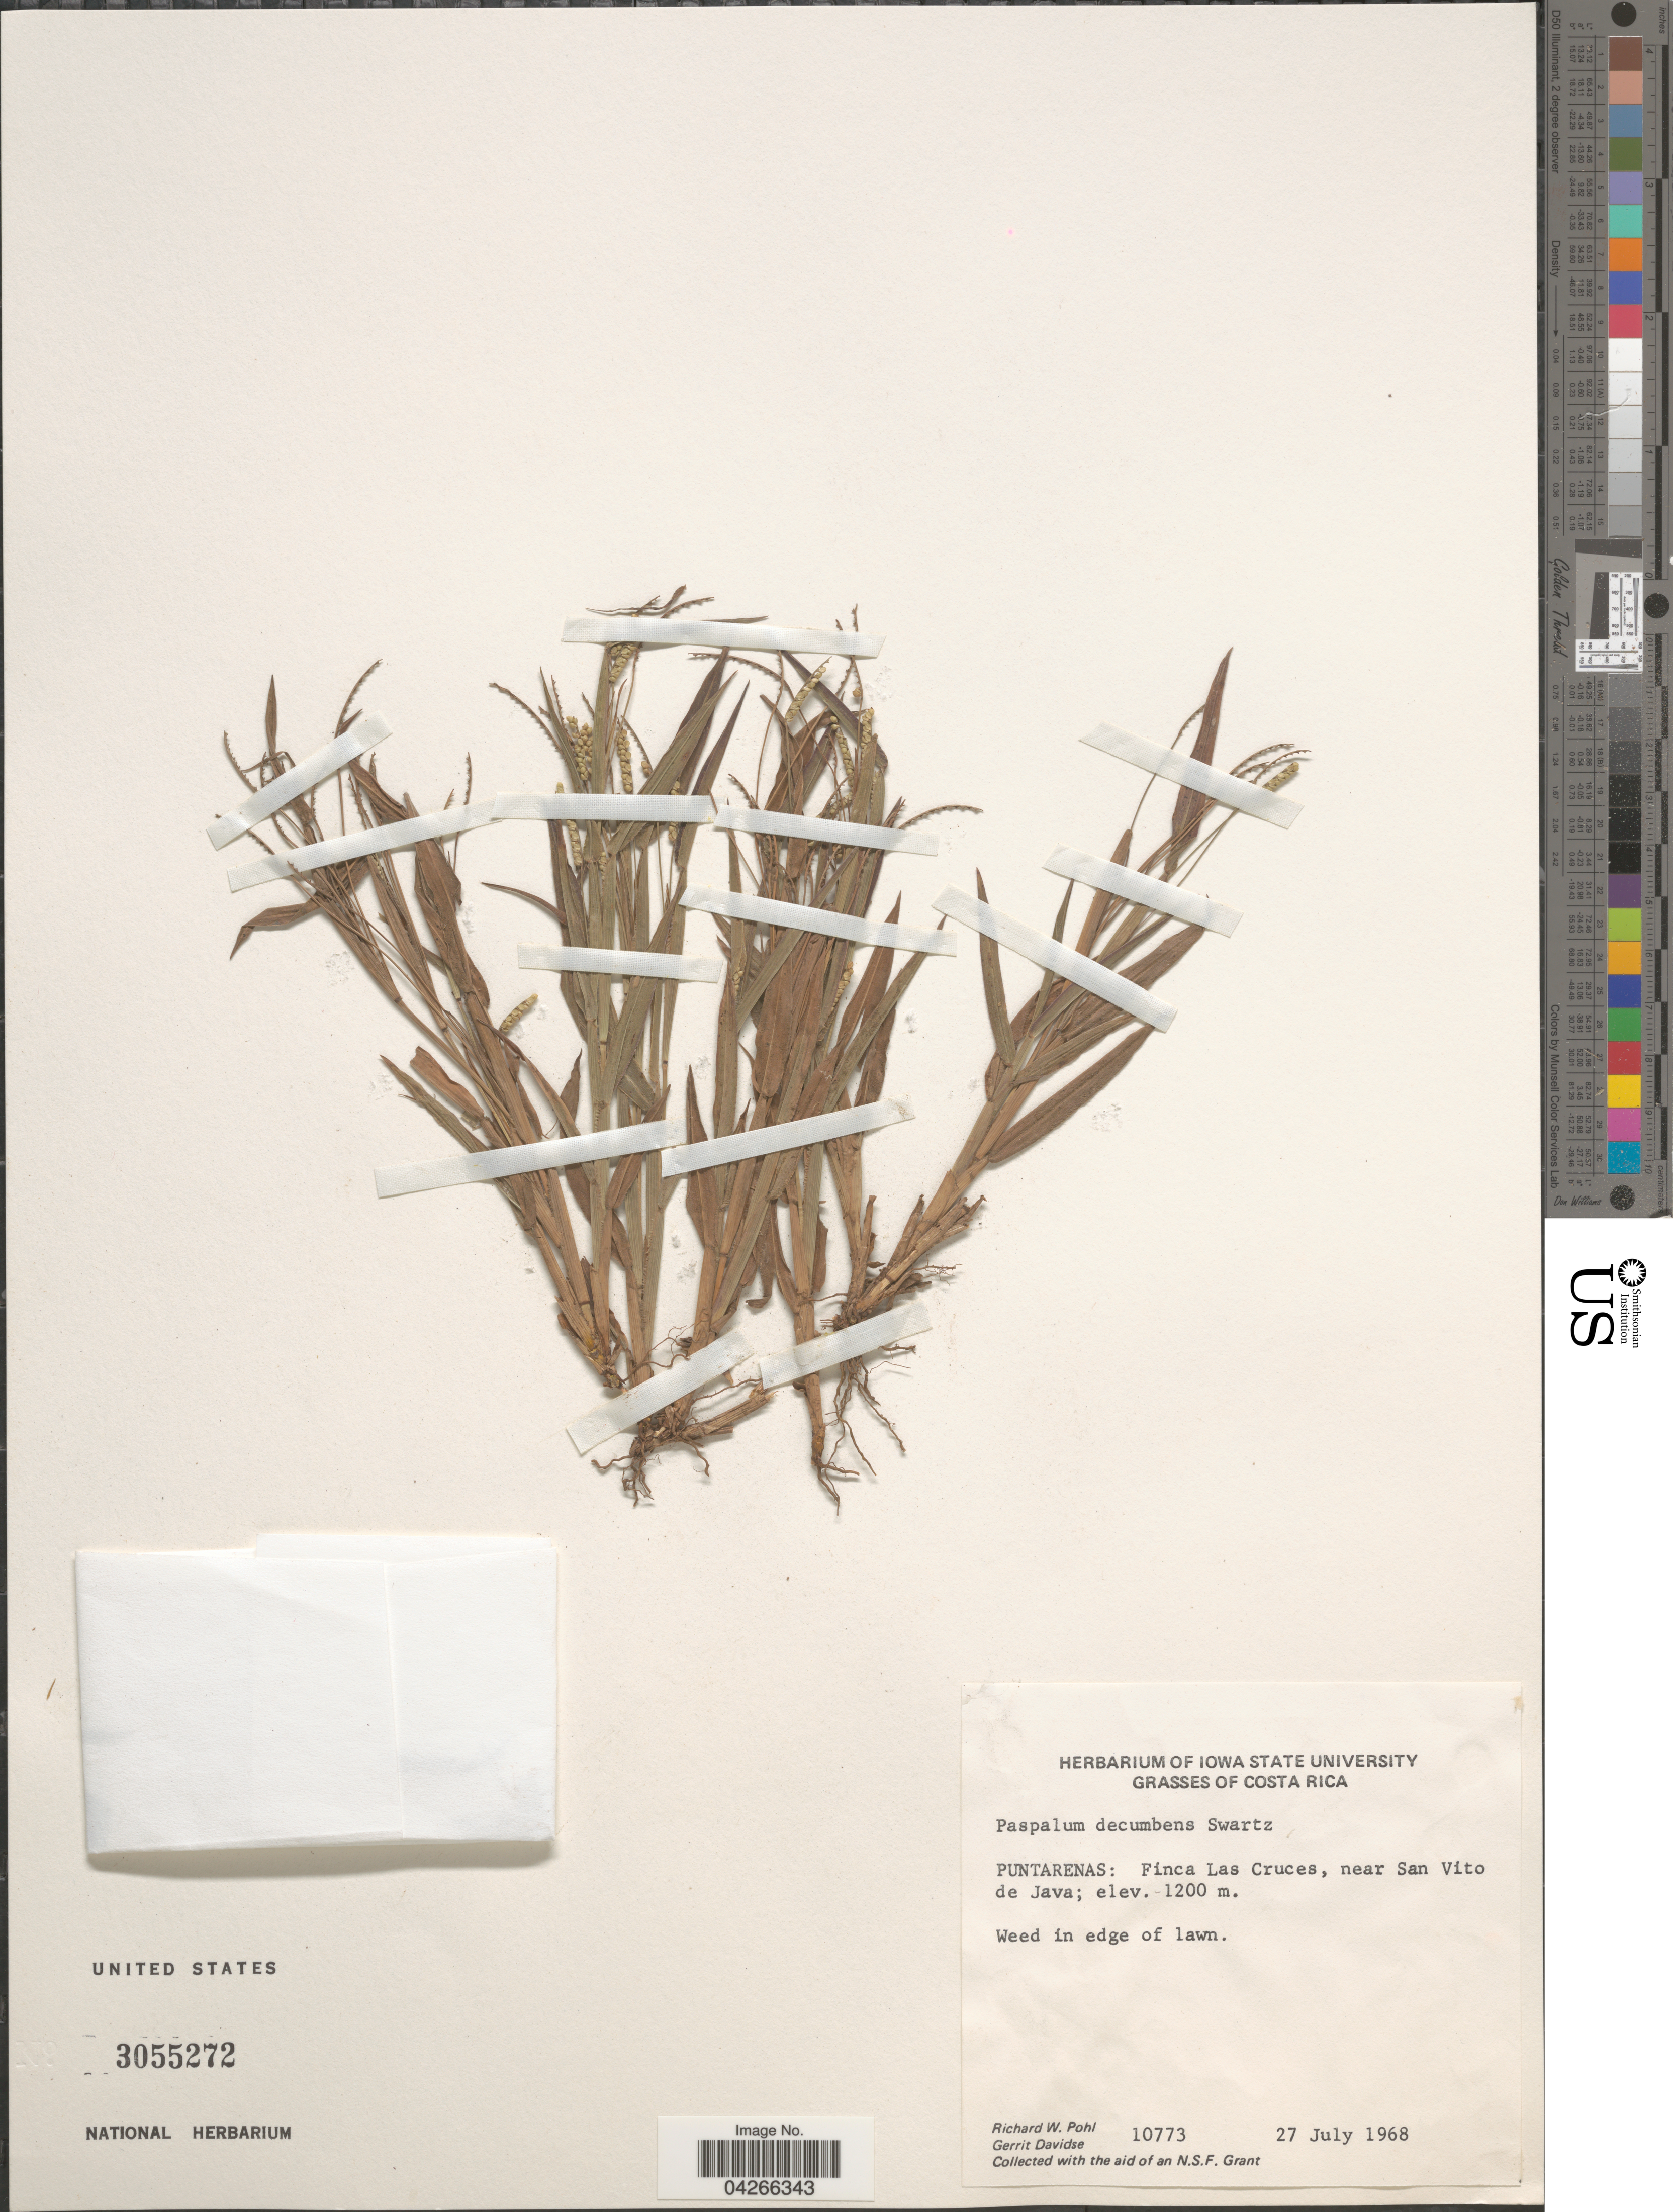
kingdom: Plantae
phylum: Tracheophyta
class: Liliopsida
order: Poales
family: Poaceae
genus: Paspalum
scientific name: Paspalum decumbens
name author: Sw.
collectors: R. W. Pohl & G. Davidse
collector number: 10773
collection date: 1968-07-27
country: Costa Rica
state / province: Puntarenas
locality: Finca Las Cruces, near San Vito de Java.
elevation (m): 1200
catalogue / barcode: US 3055272